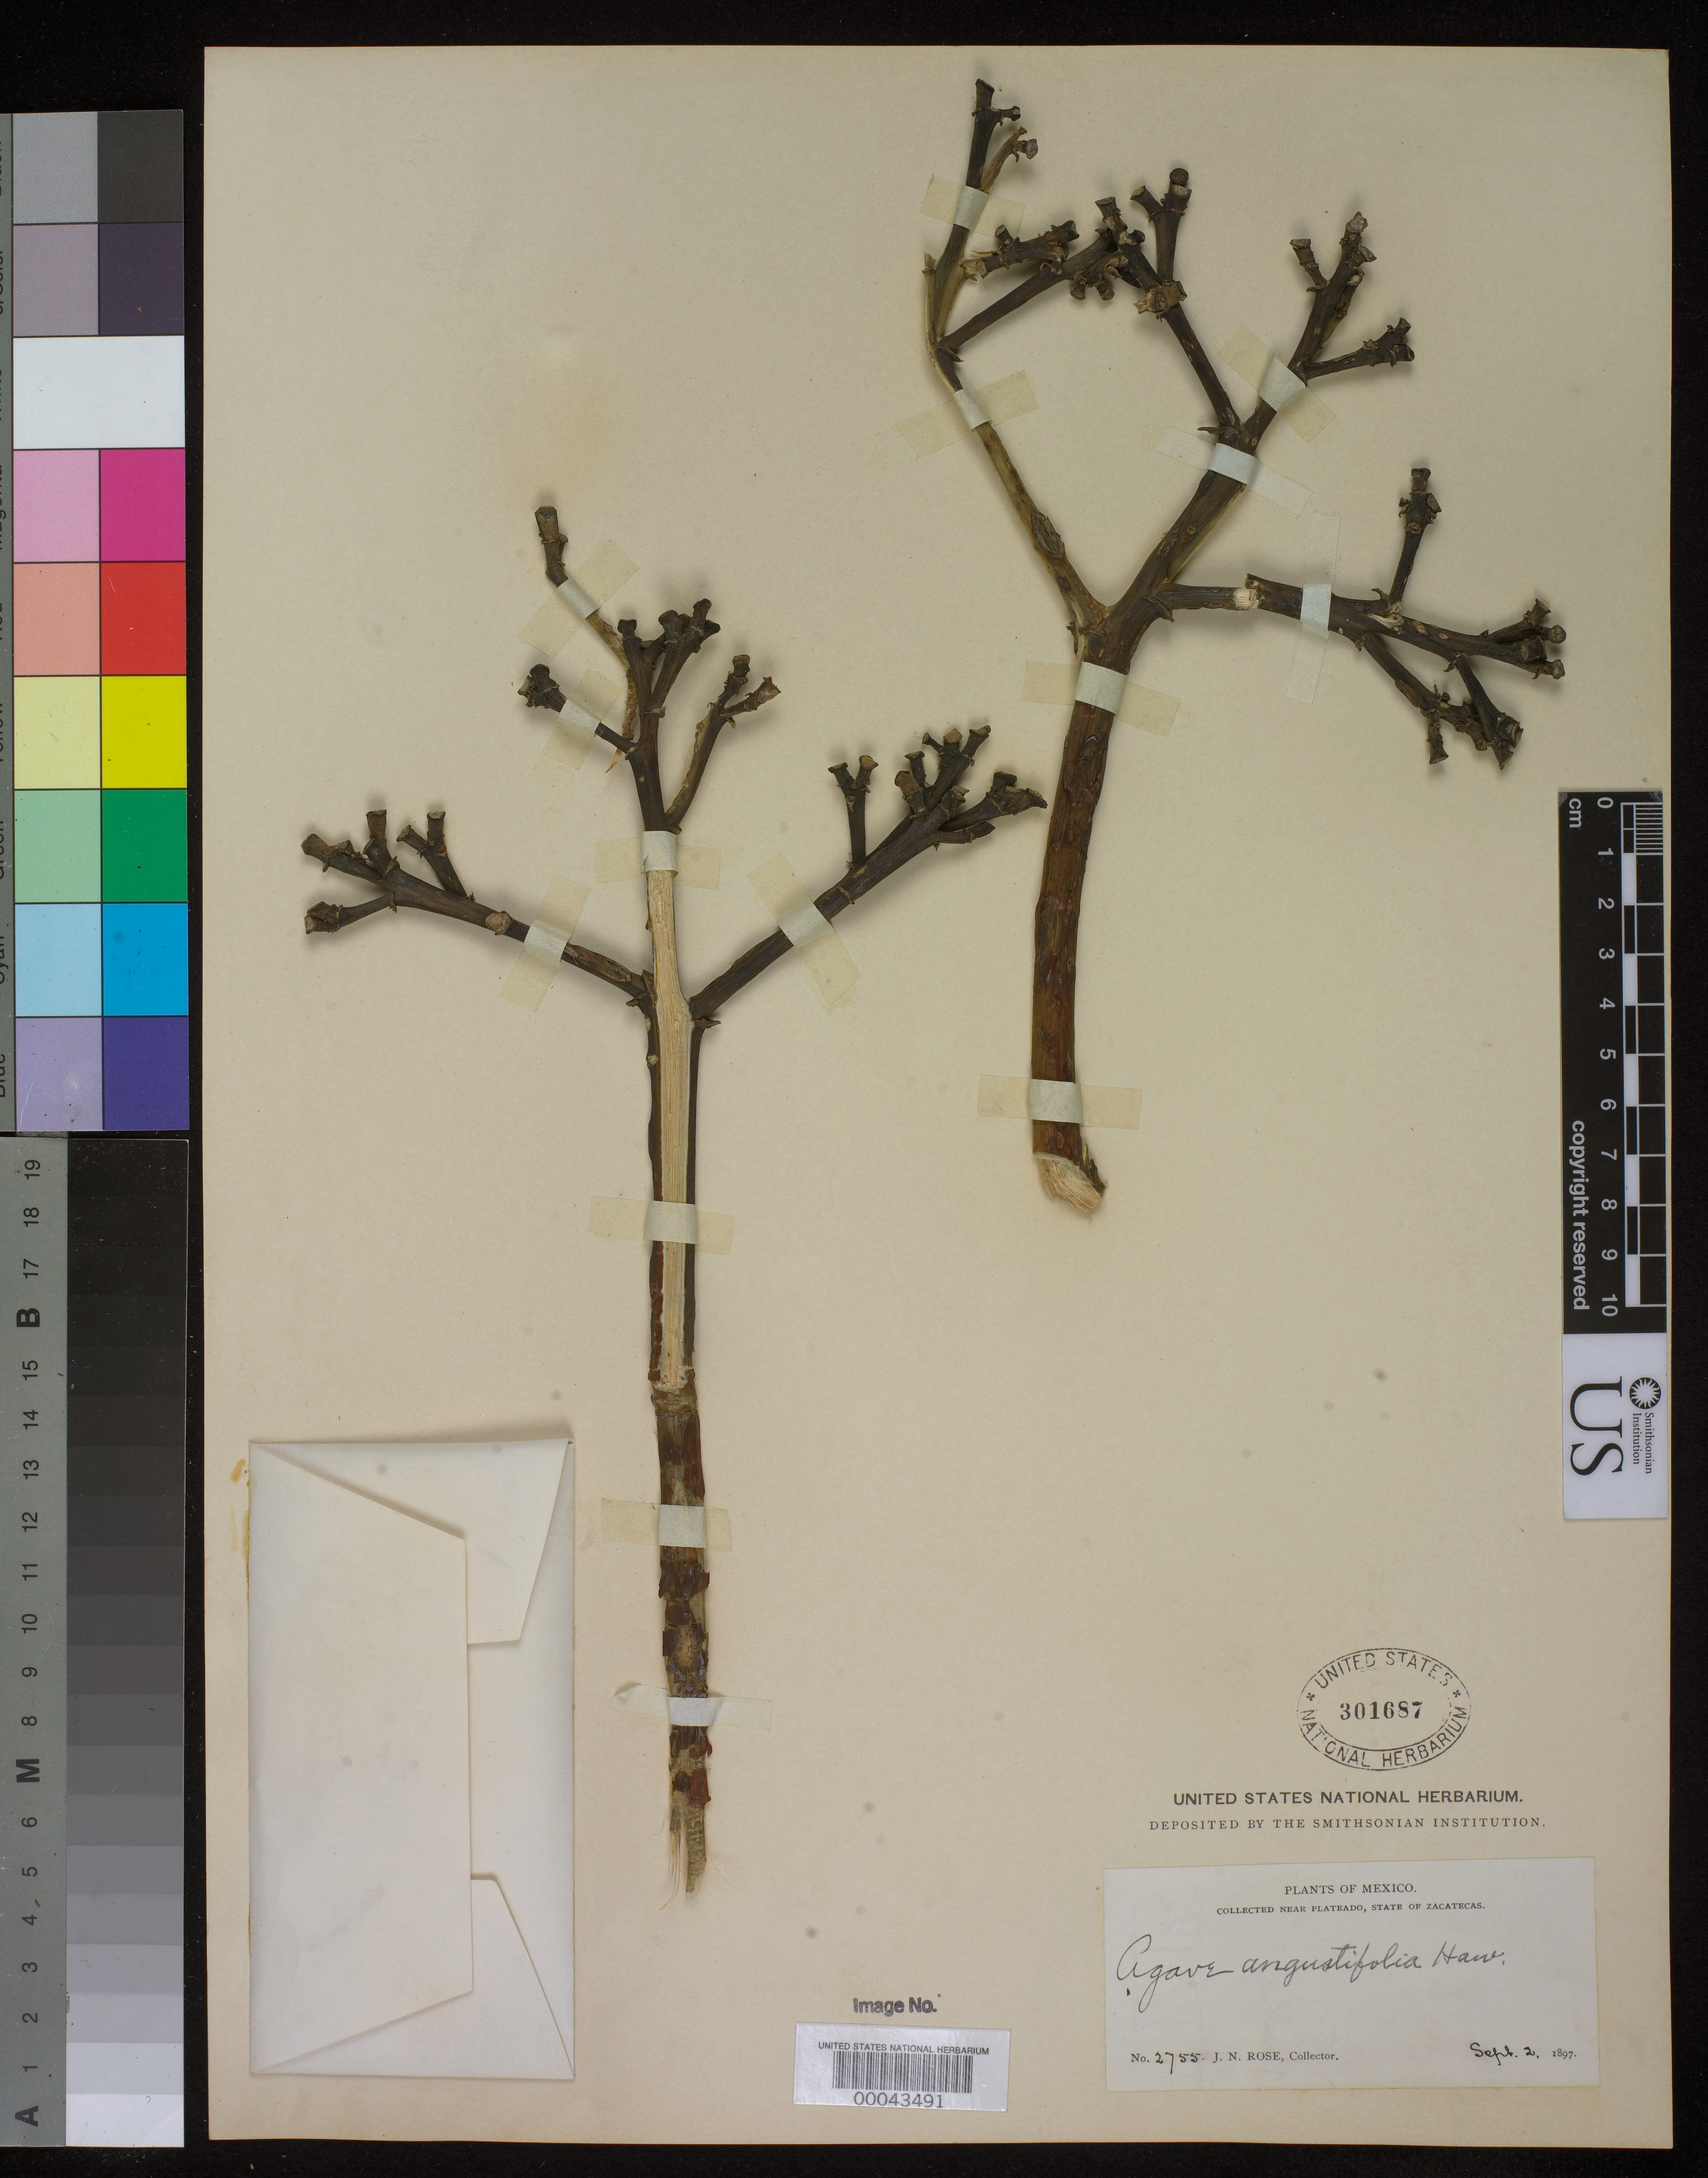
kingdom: Plantae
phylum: Tracheophyta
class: Liliopsida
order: Asparagales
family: Asparagaceae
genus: Agave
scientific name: Agave angustifolia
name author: Haw.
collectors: J. N. Rose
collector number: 2755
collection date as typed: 02 Sep 1897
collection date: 1897-09-02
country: Mexico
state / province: Zacatecas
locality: Plateado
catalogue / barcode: US 301687